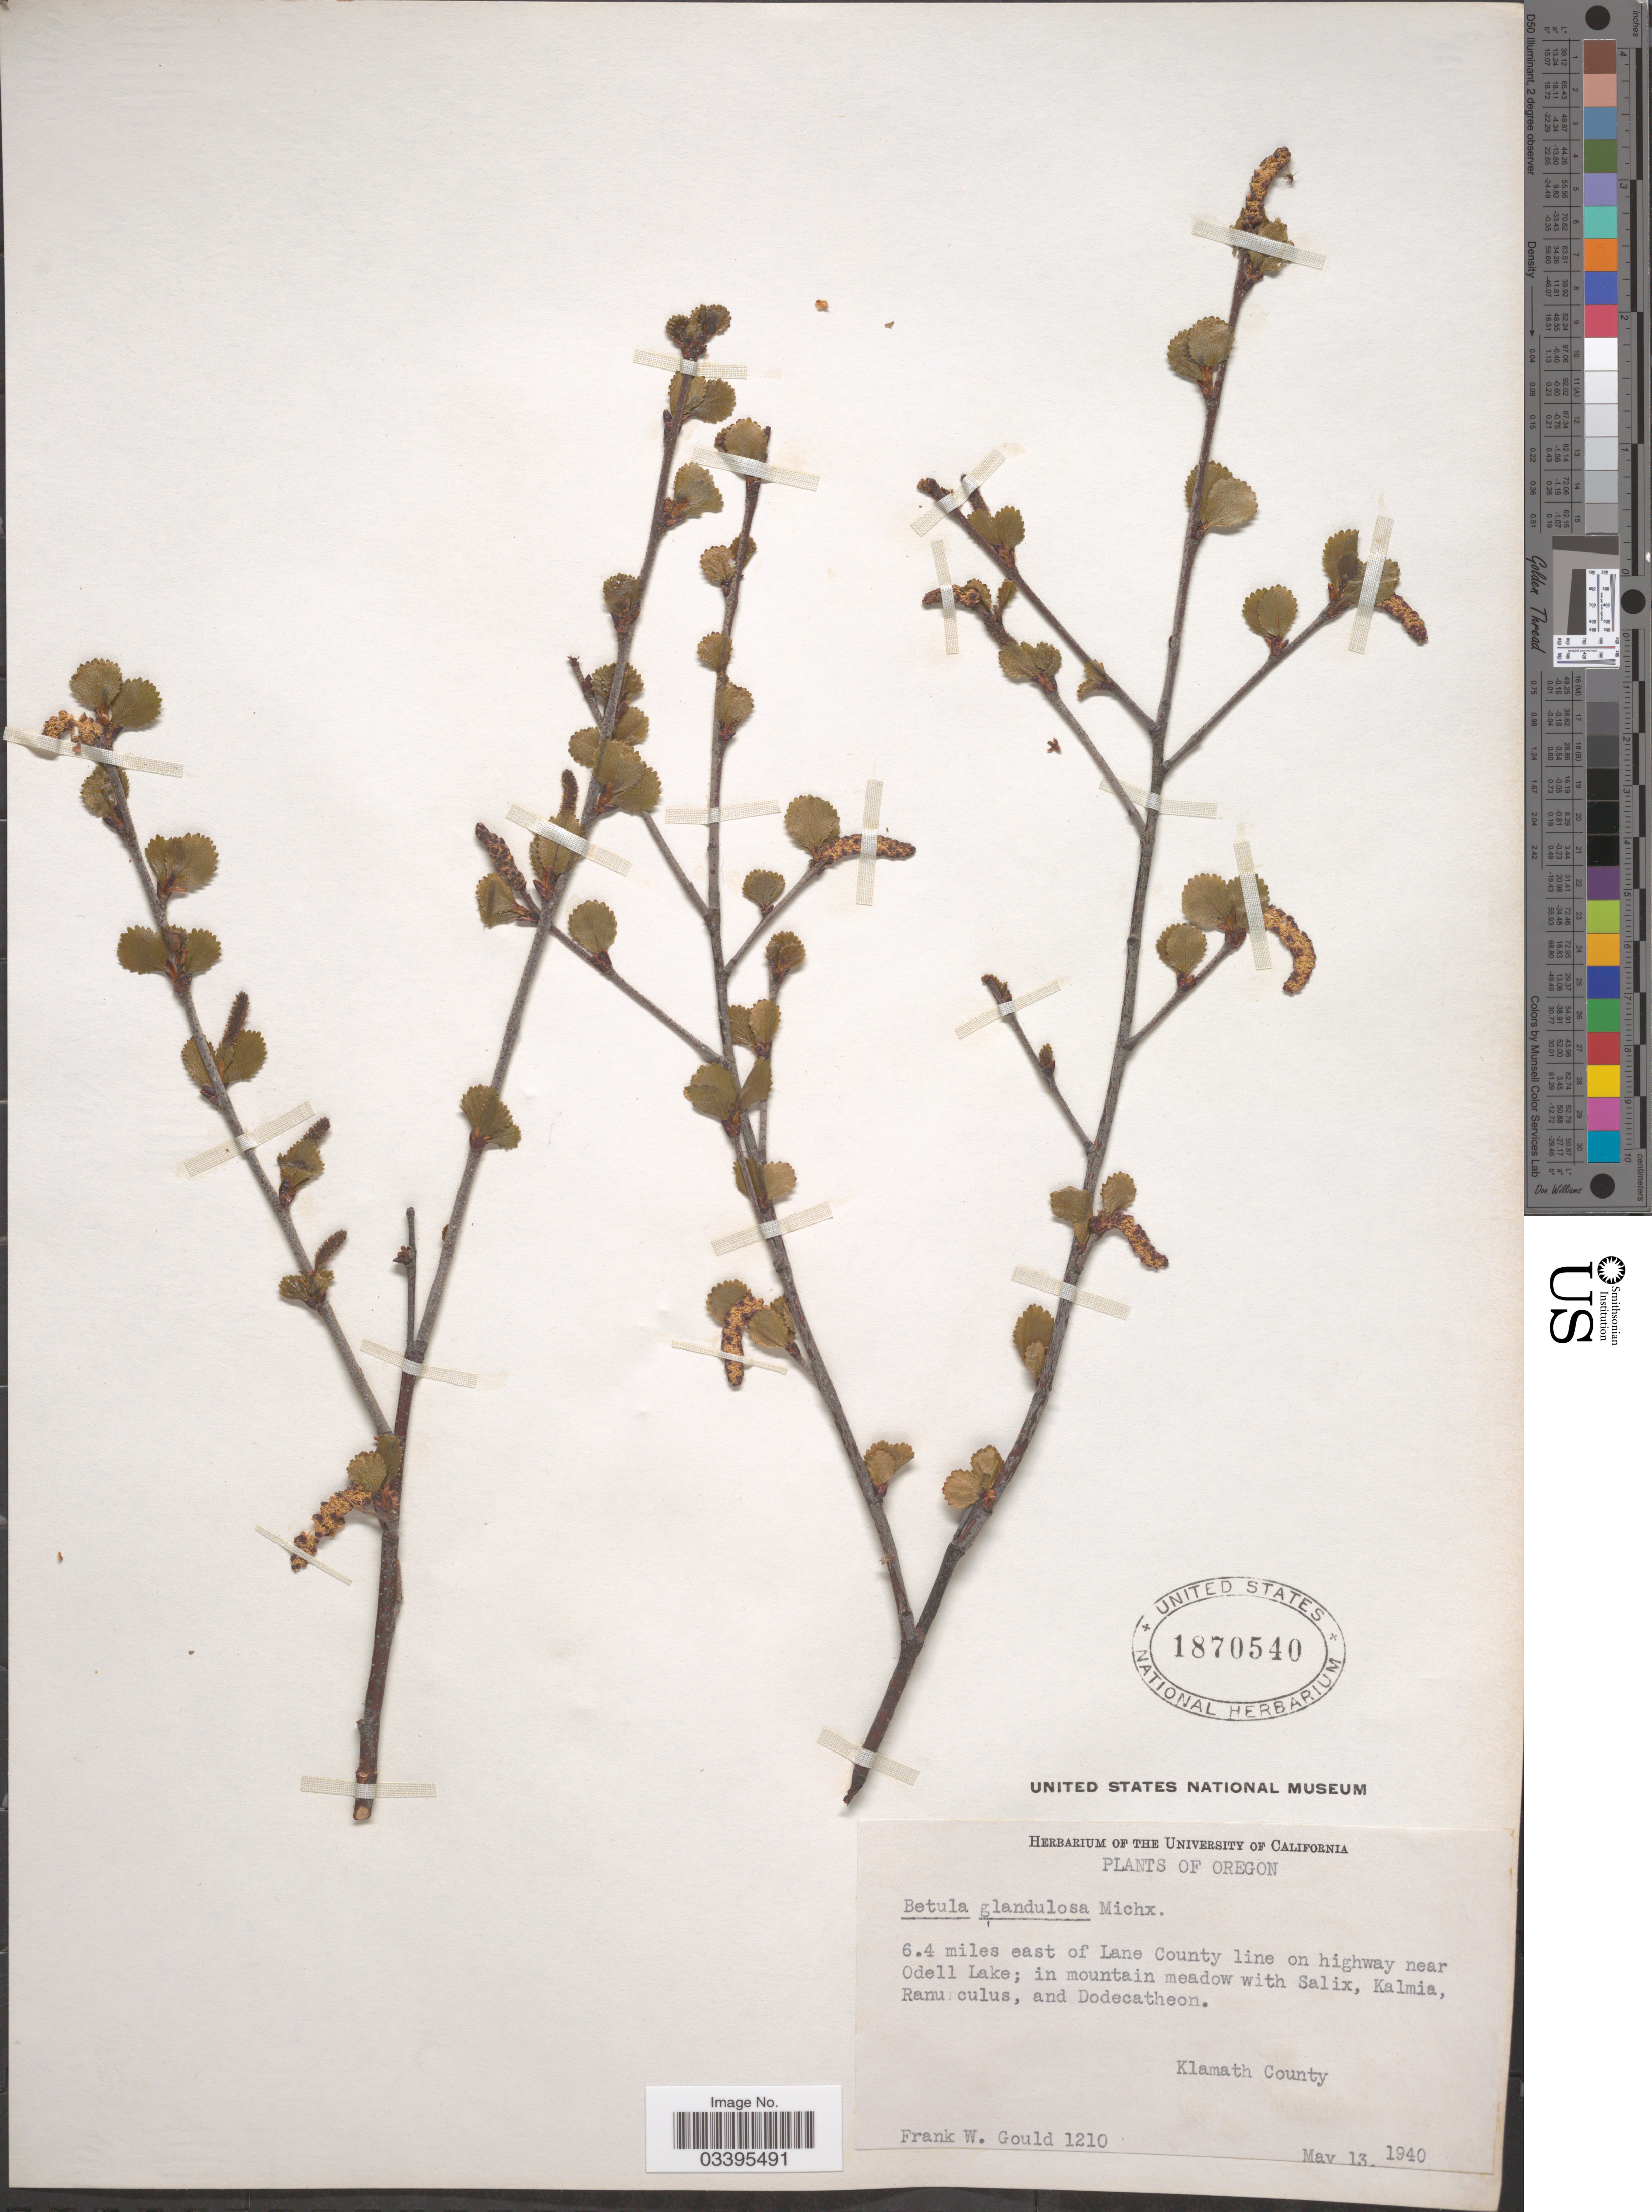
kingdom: Plantae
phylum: Tracheophyta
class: Magnoliopsida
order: Fagales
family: Betulaceae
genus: Betula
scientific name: Betula glandulosa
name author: Michx.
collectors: F. W. Gould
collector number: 1210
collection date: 1940-05-13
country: United States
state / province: Oregon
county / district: Klamath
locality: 6.4 miles east of Lane County line on highway near Odell Lake. Klamath County.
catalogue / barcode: US 1870540